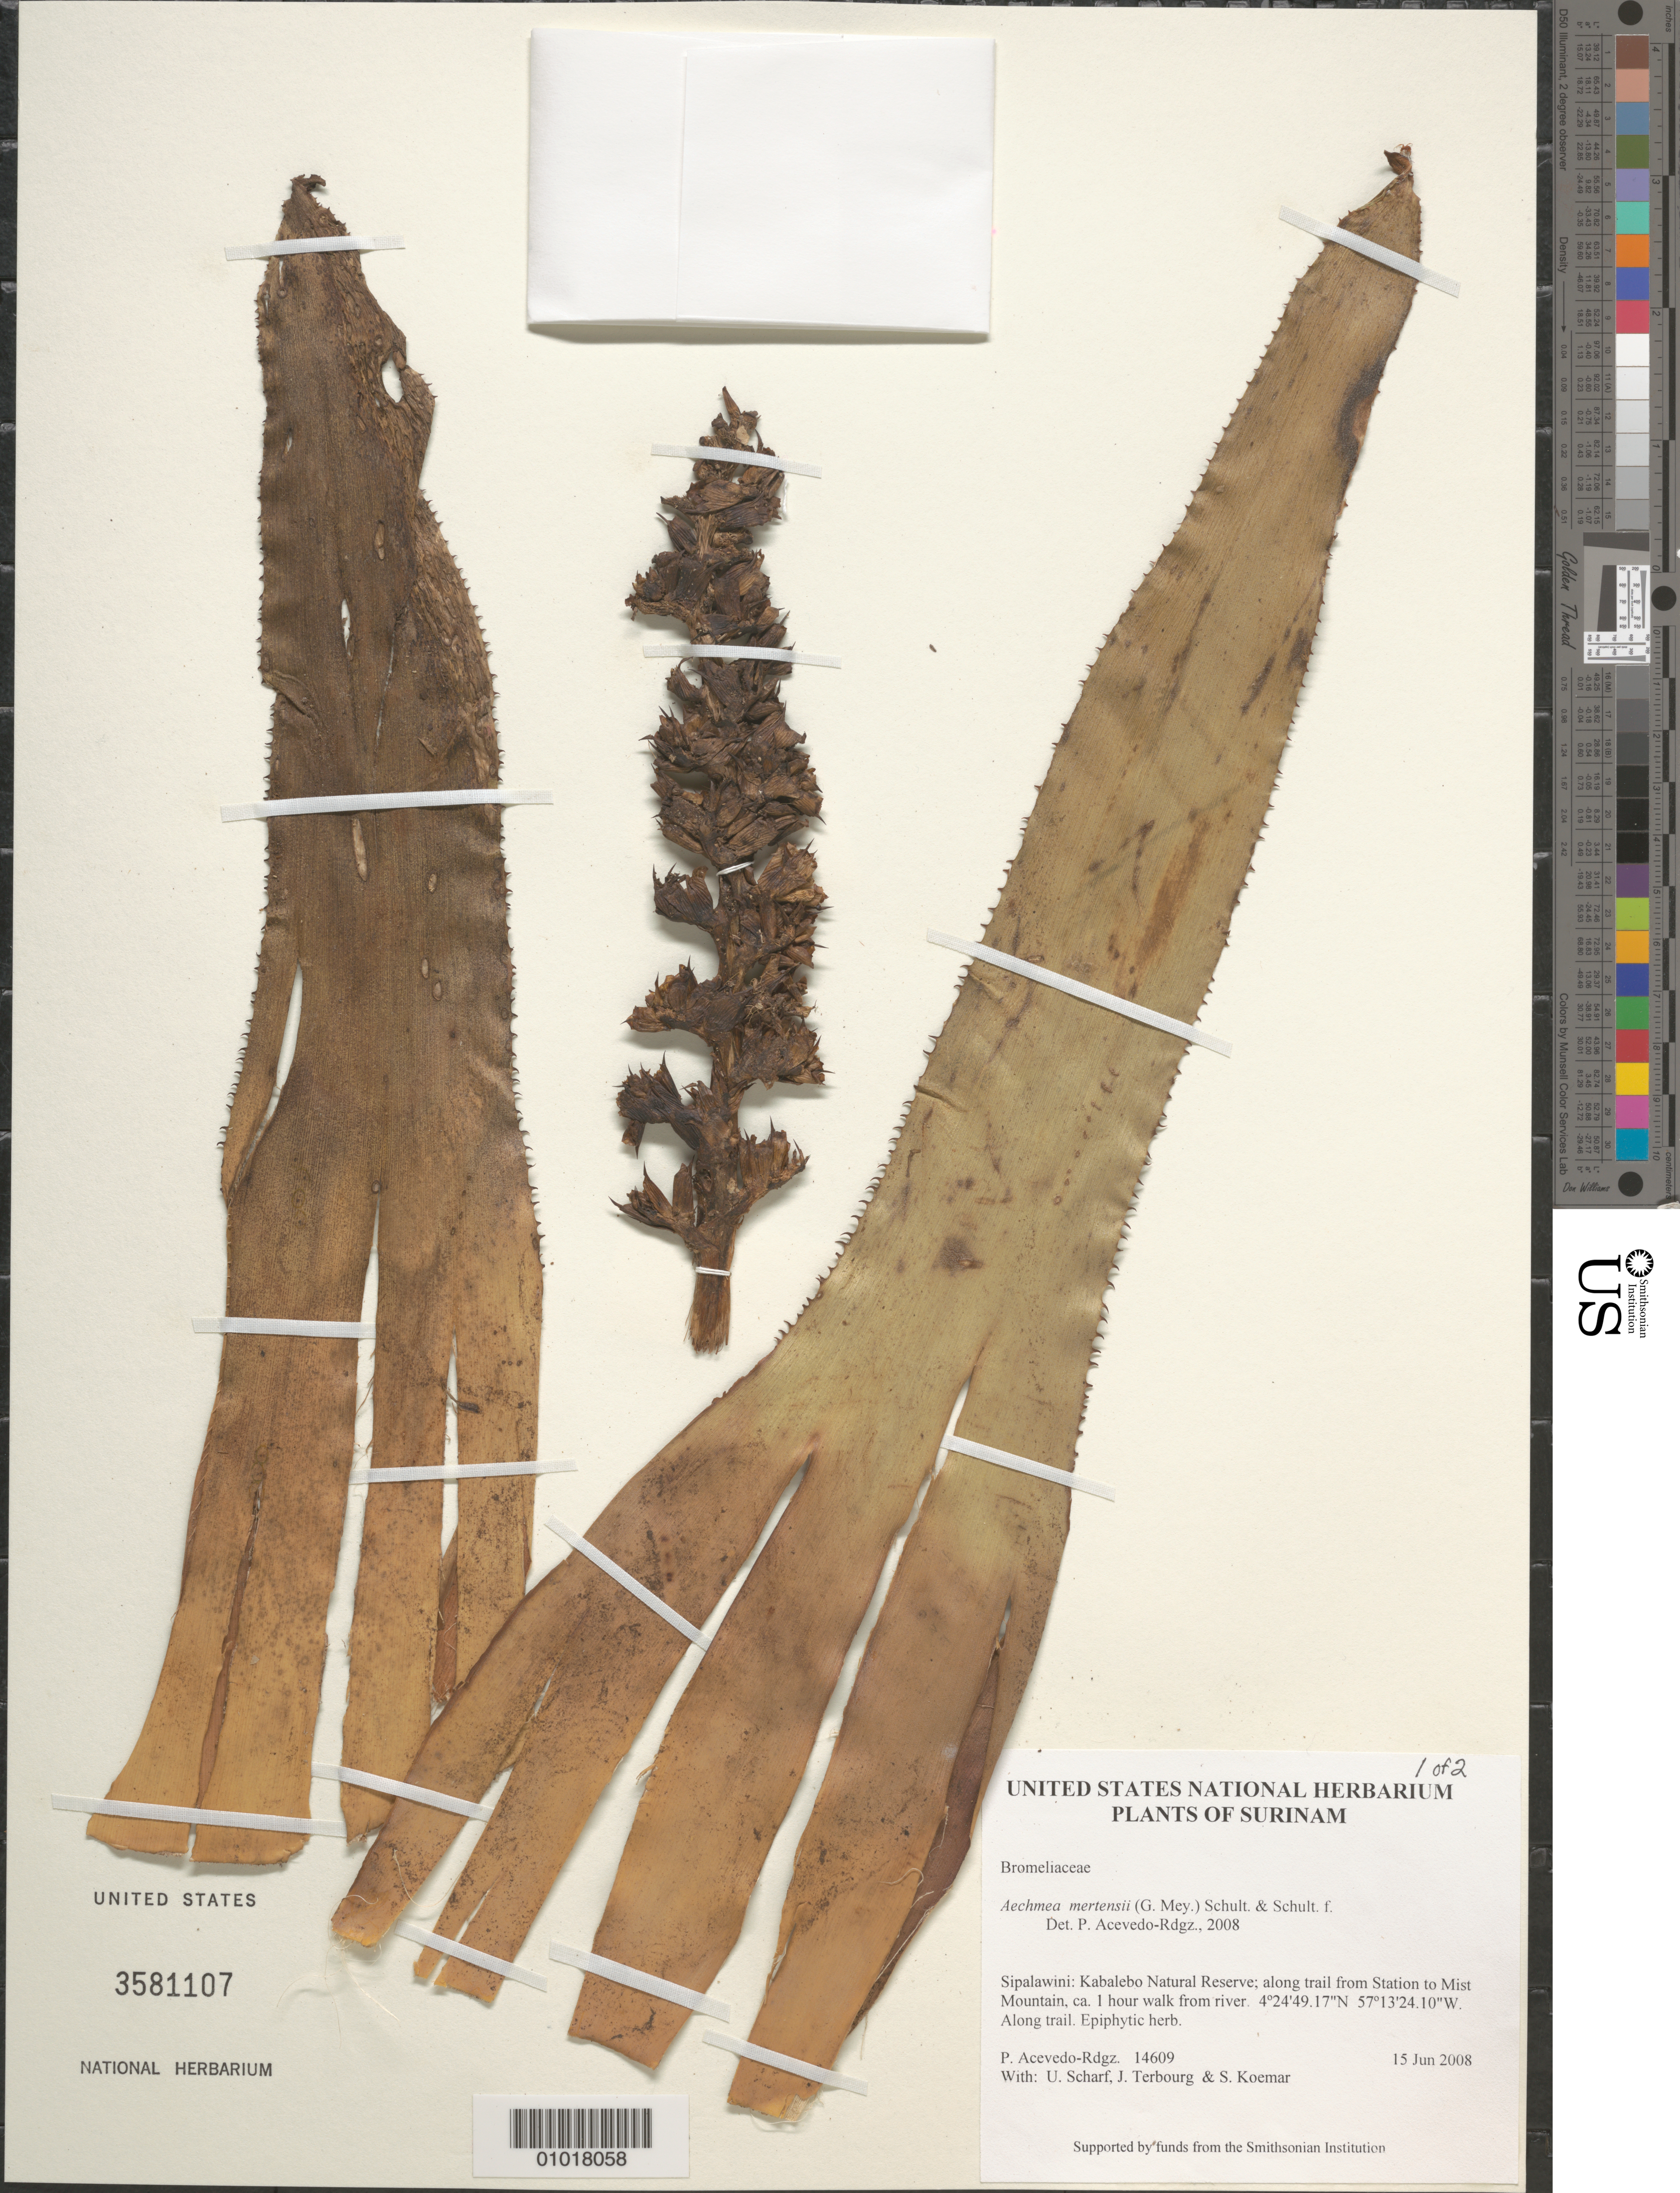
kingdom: Plantae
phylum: Tracheophyta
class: Liliopsida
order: Poales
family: Bromeliaceae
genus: Aechmea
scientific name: Aechmea mertensii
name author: (G. Mey.) Schult. & Schult. f.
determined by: Acevedo-Rodríguez, P., (BOT), Smithsonian Institution - National Museum of Natural History (UNITED STATES)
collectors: P. Acevedo-Rodr., U. Scharf, J. Terbourg & S. Koemar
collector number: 14609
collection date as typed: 15 Jun 2008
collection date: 2008-06-15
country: Suriname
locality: Sipalawini: Kabalebo Natural Reserve; along trail from Station to Mist Mountain, ca. 1 hour walk from river.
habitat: Along trail.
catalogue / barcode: US 3581107